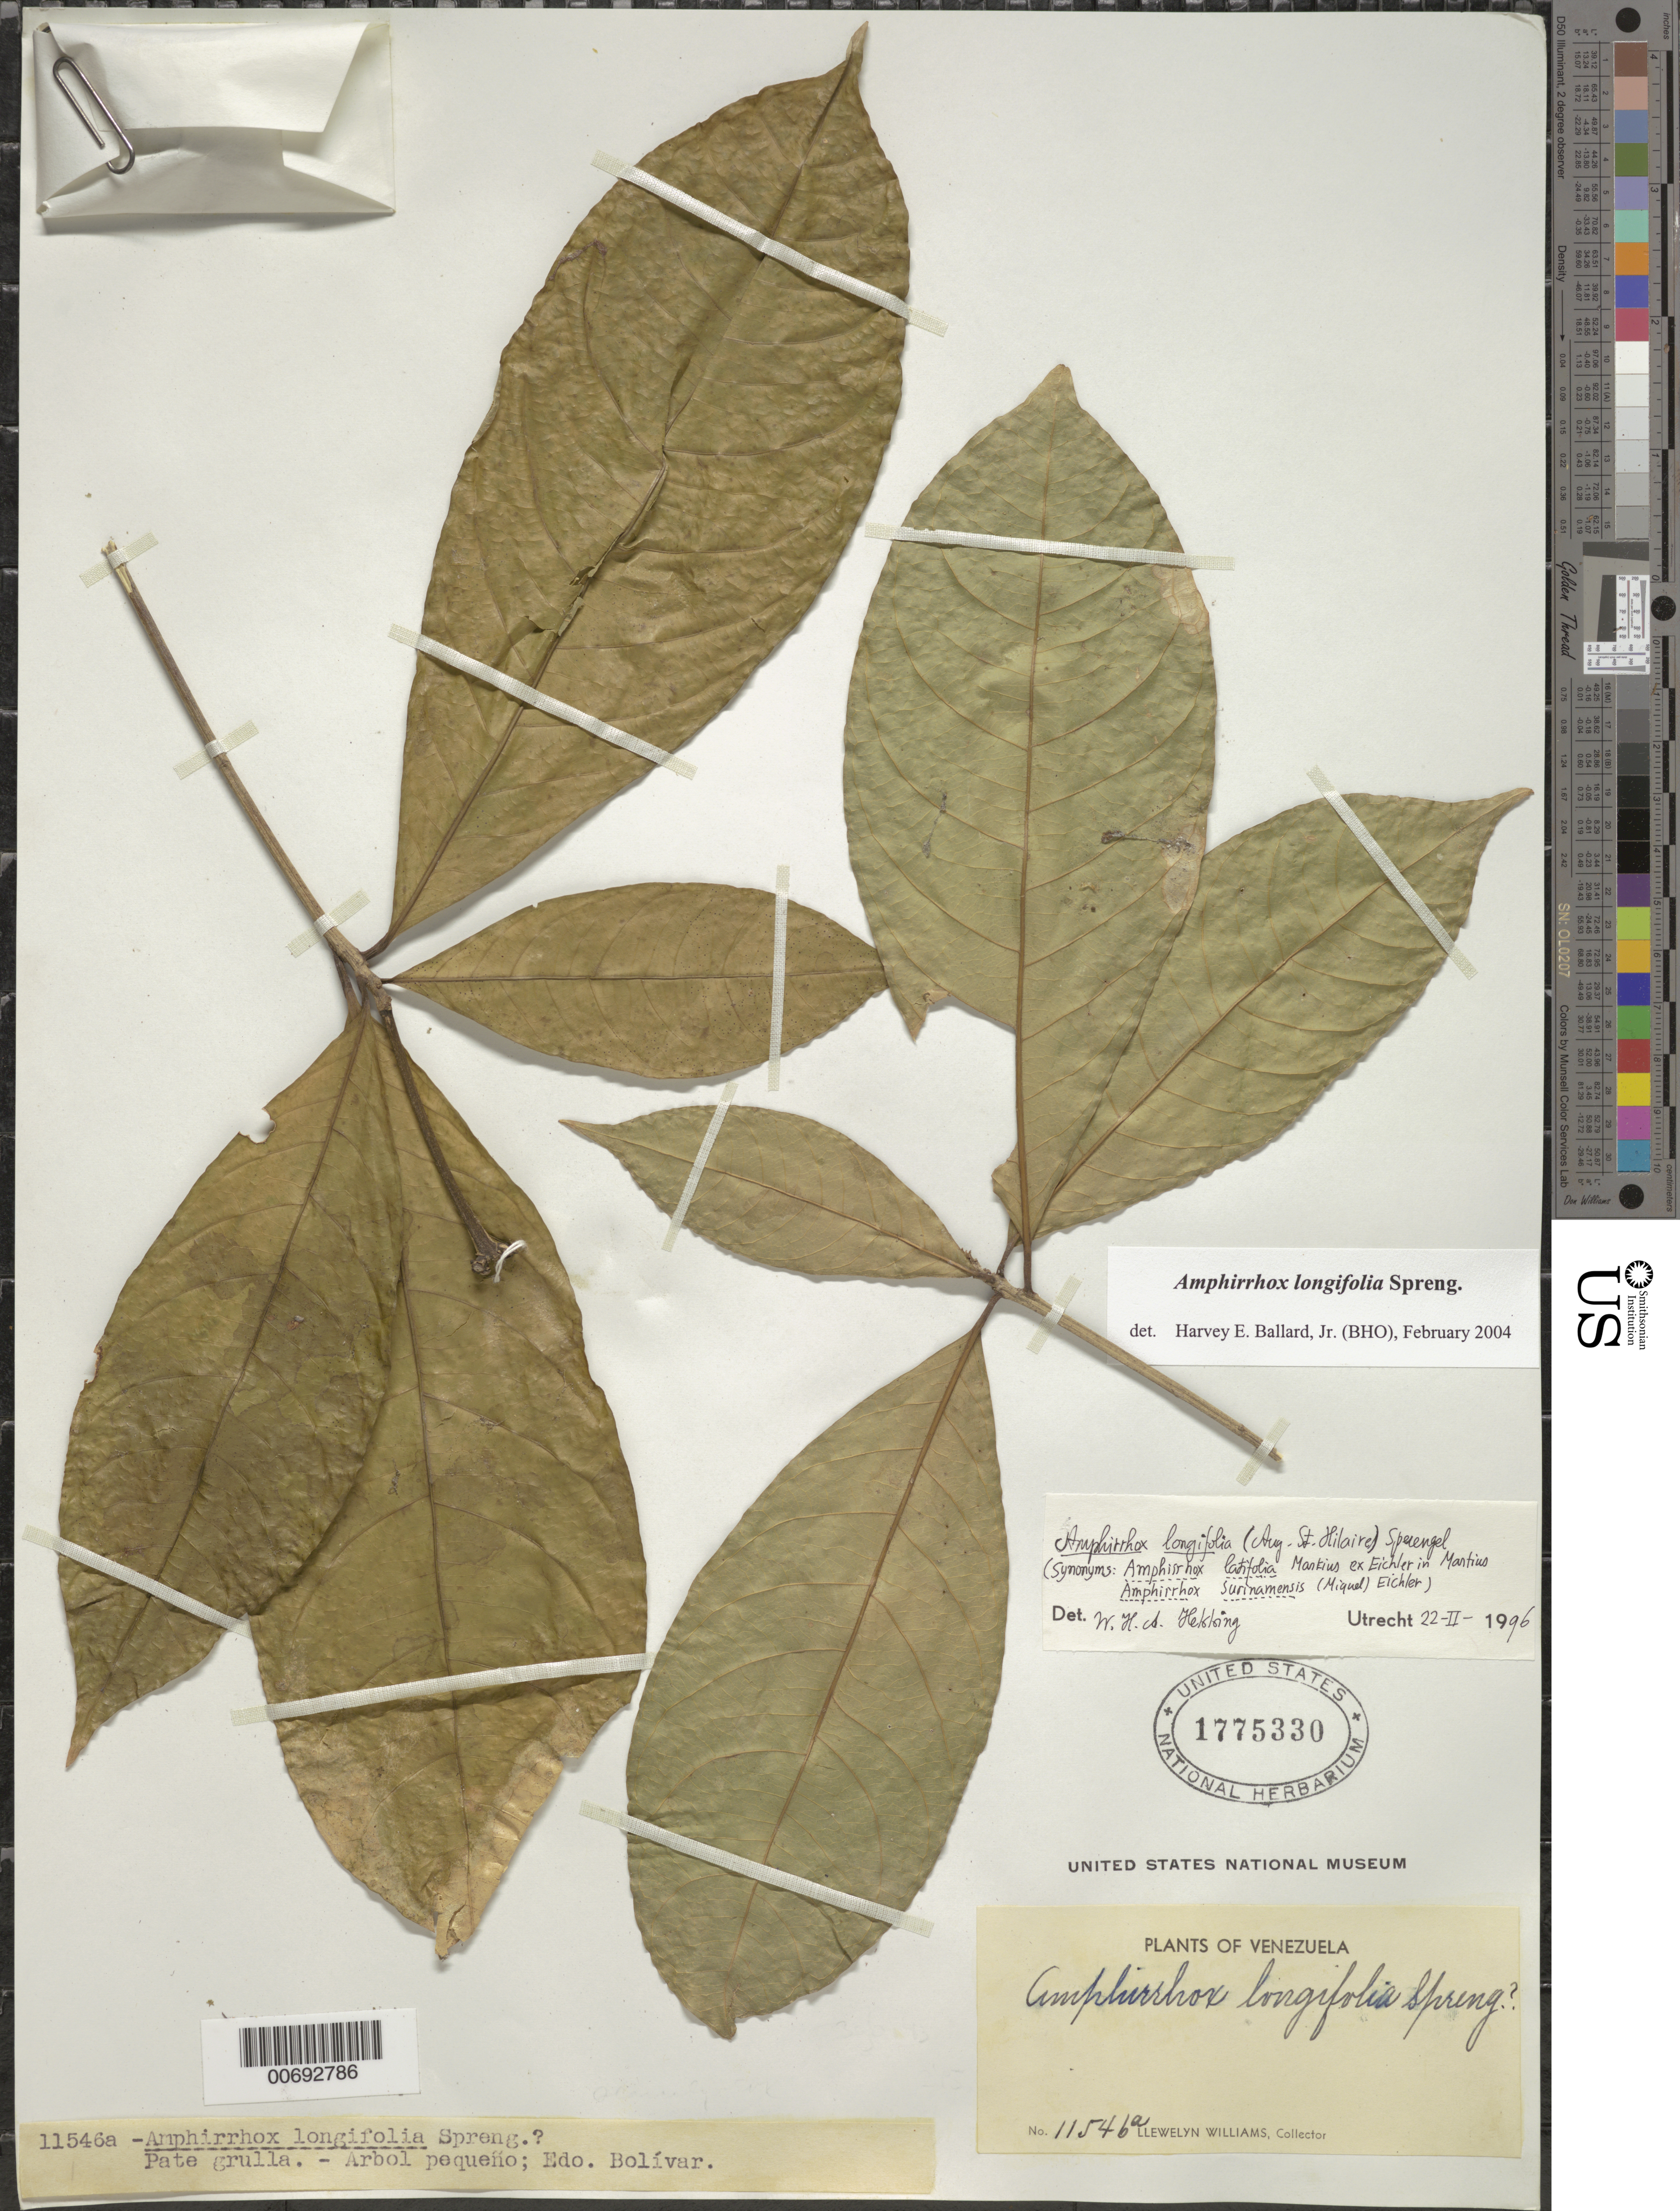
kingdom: Plantae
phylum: Tracheophyta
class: Magnoliopsida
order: Malpighiales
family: Violaceae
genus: Amphirrhox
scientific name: Amphirrhox longifolia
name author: (A. St.-Hil.) Spreng.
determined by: Ballard, Harvey E.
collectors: Ll. Williams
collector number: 11546 a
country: Venezuela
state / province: Bolívar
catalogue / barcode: US 1775330